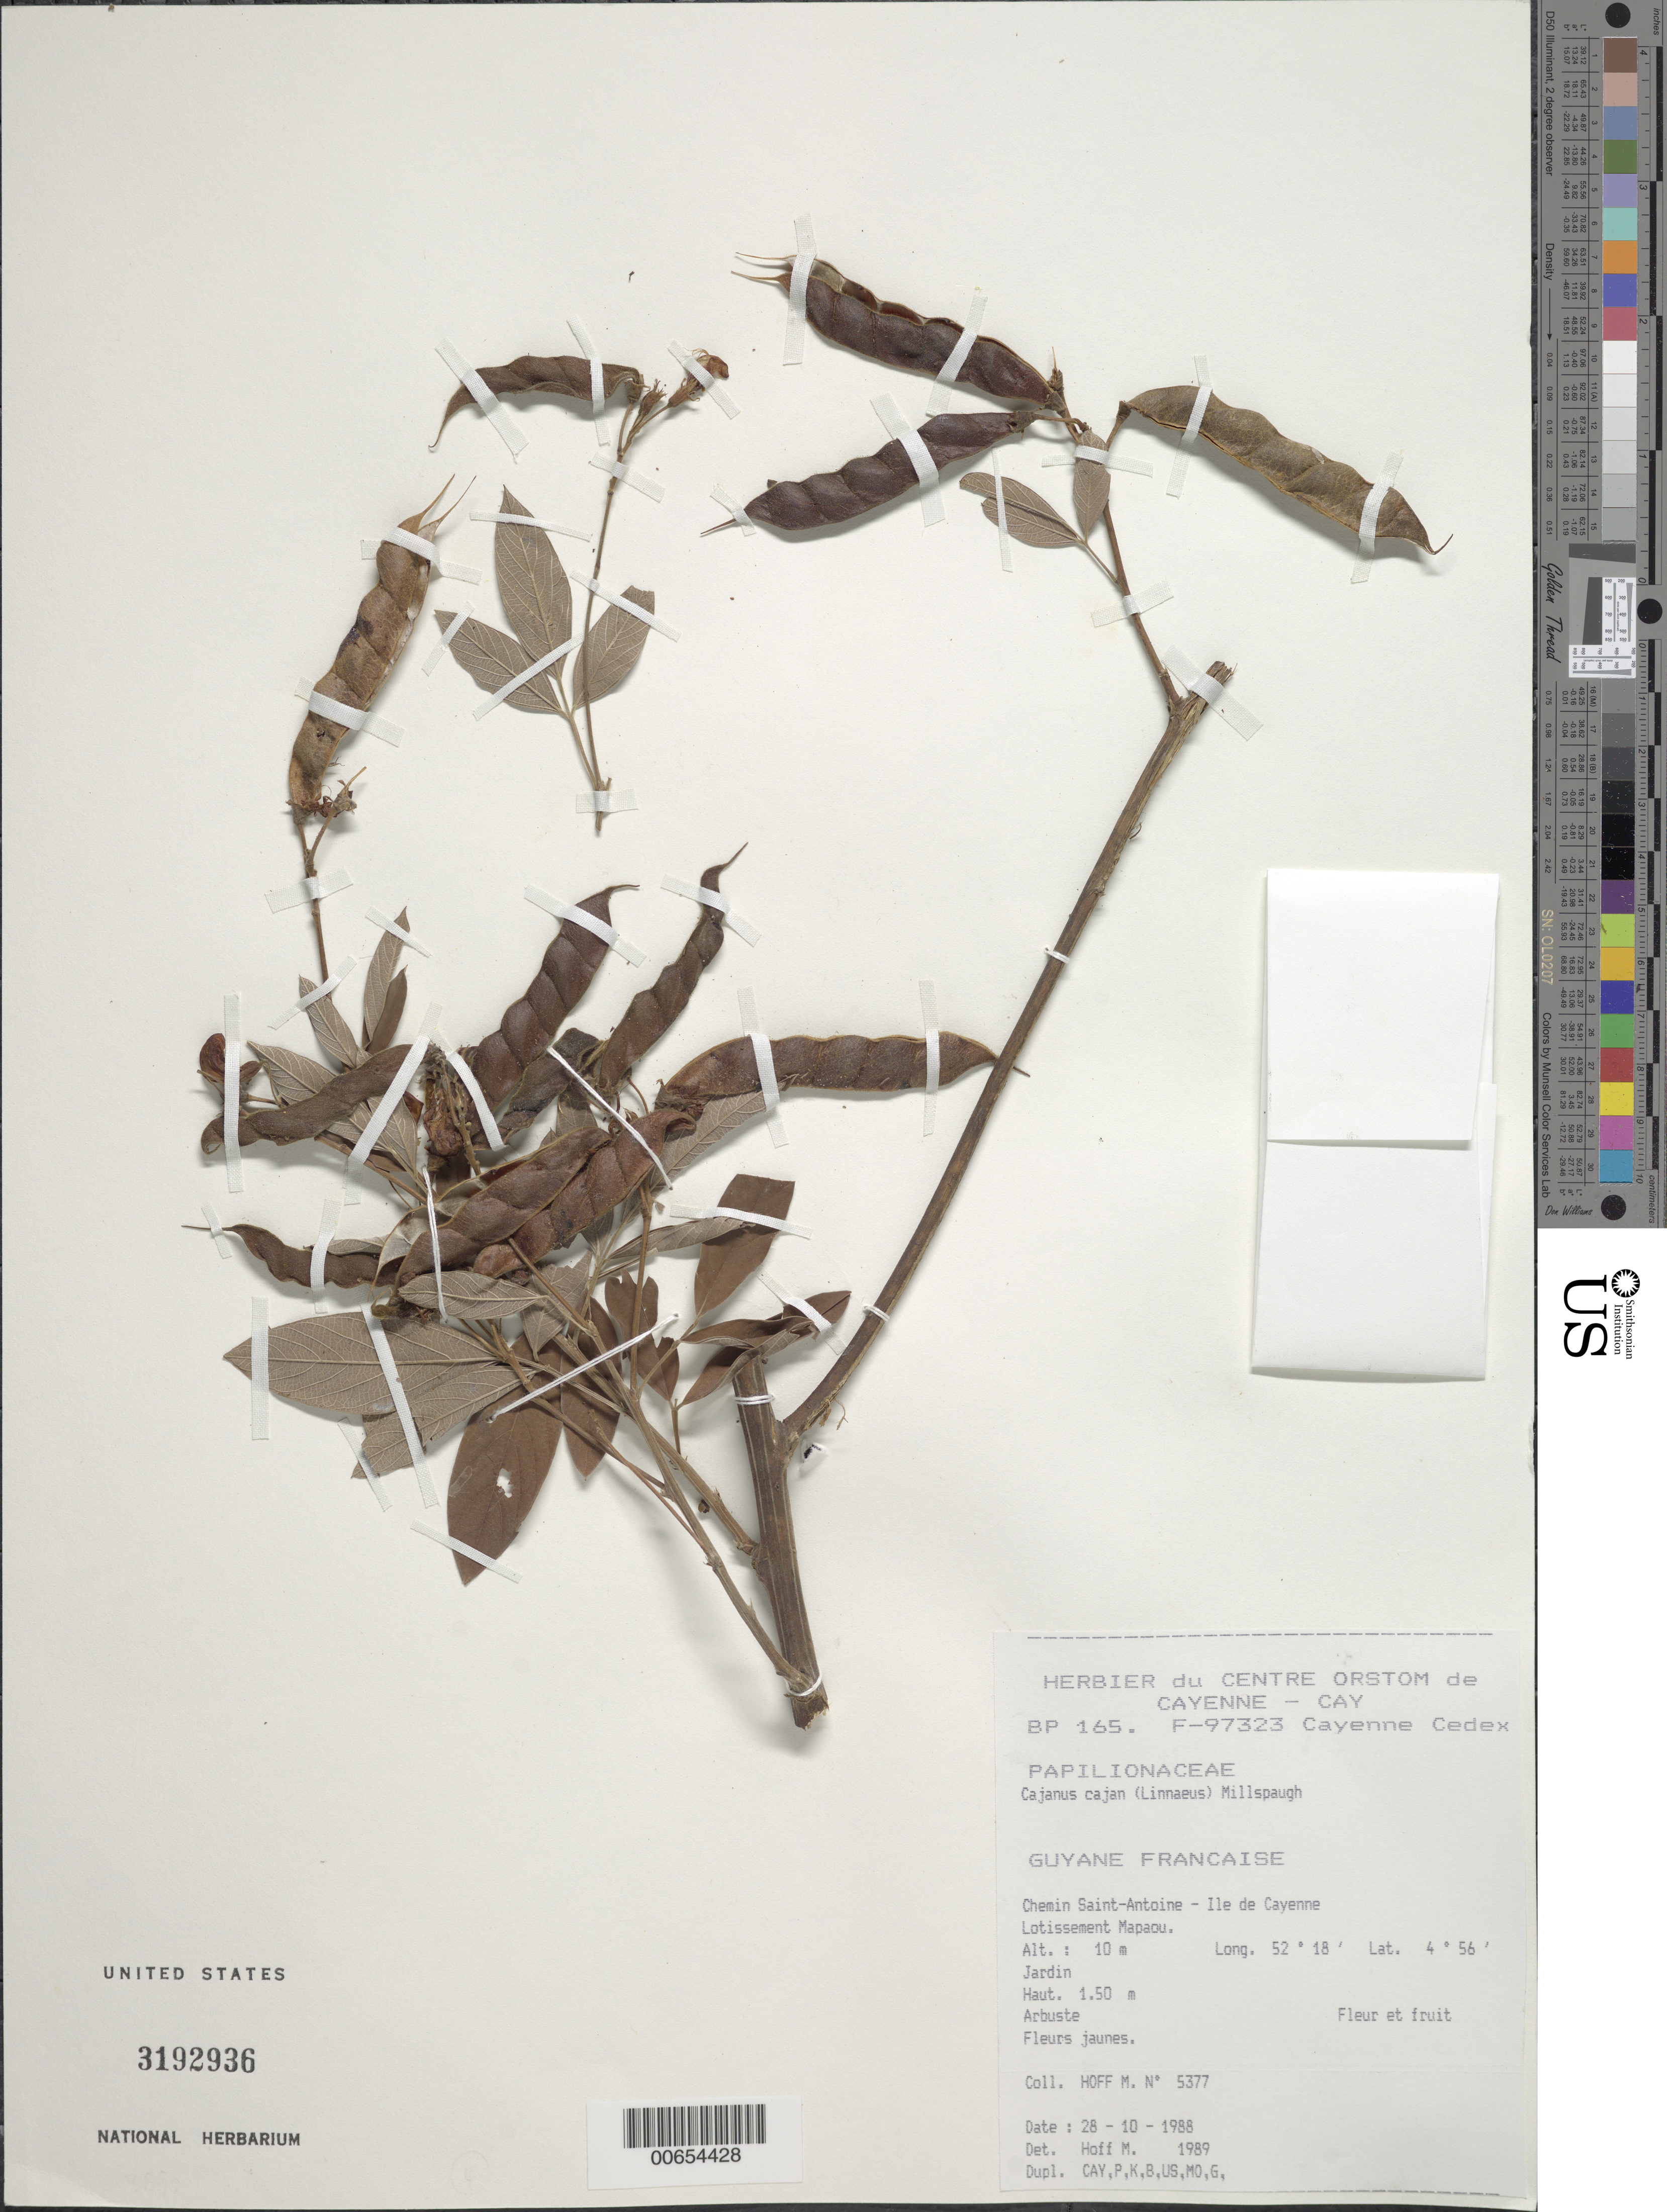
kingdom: Plantae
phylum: Tracheophyta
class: Magnoliopsida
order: Fabales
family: Fabaceae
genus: Cajanus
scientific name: Cajanus cajan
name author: (L.) Huth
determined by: Hoff, M.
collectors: M. Hoff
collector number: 5377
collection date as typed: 28-Oct-88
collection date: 1988-10-28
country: French Guiana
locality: Chemin Saint-Antoine, Ile de Cayenne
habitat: Garden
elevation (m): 10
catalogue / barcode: US 3192936